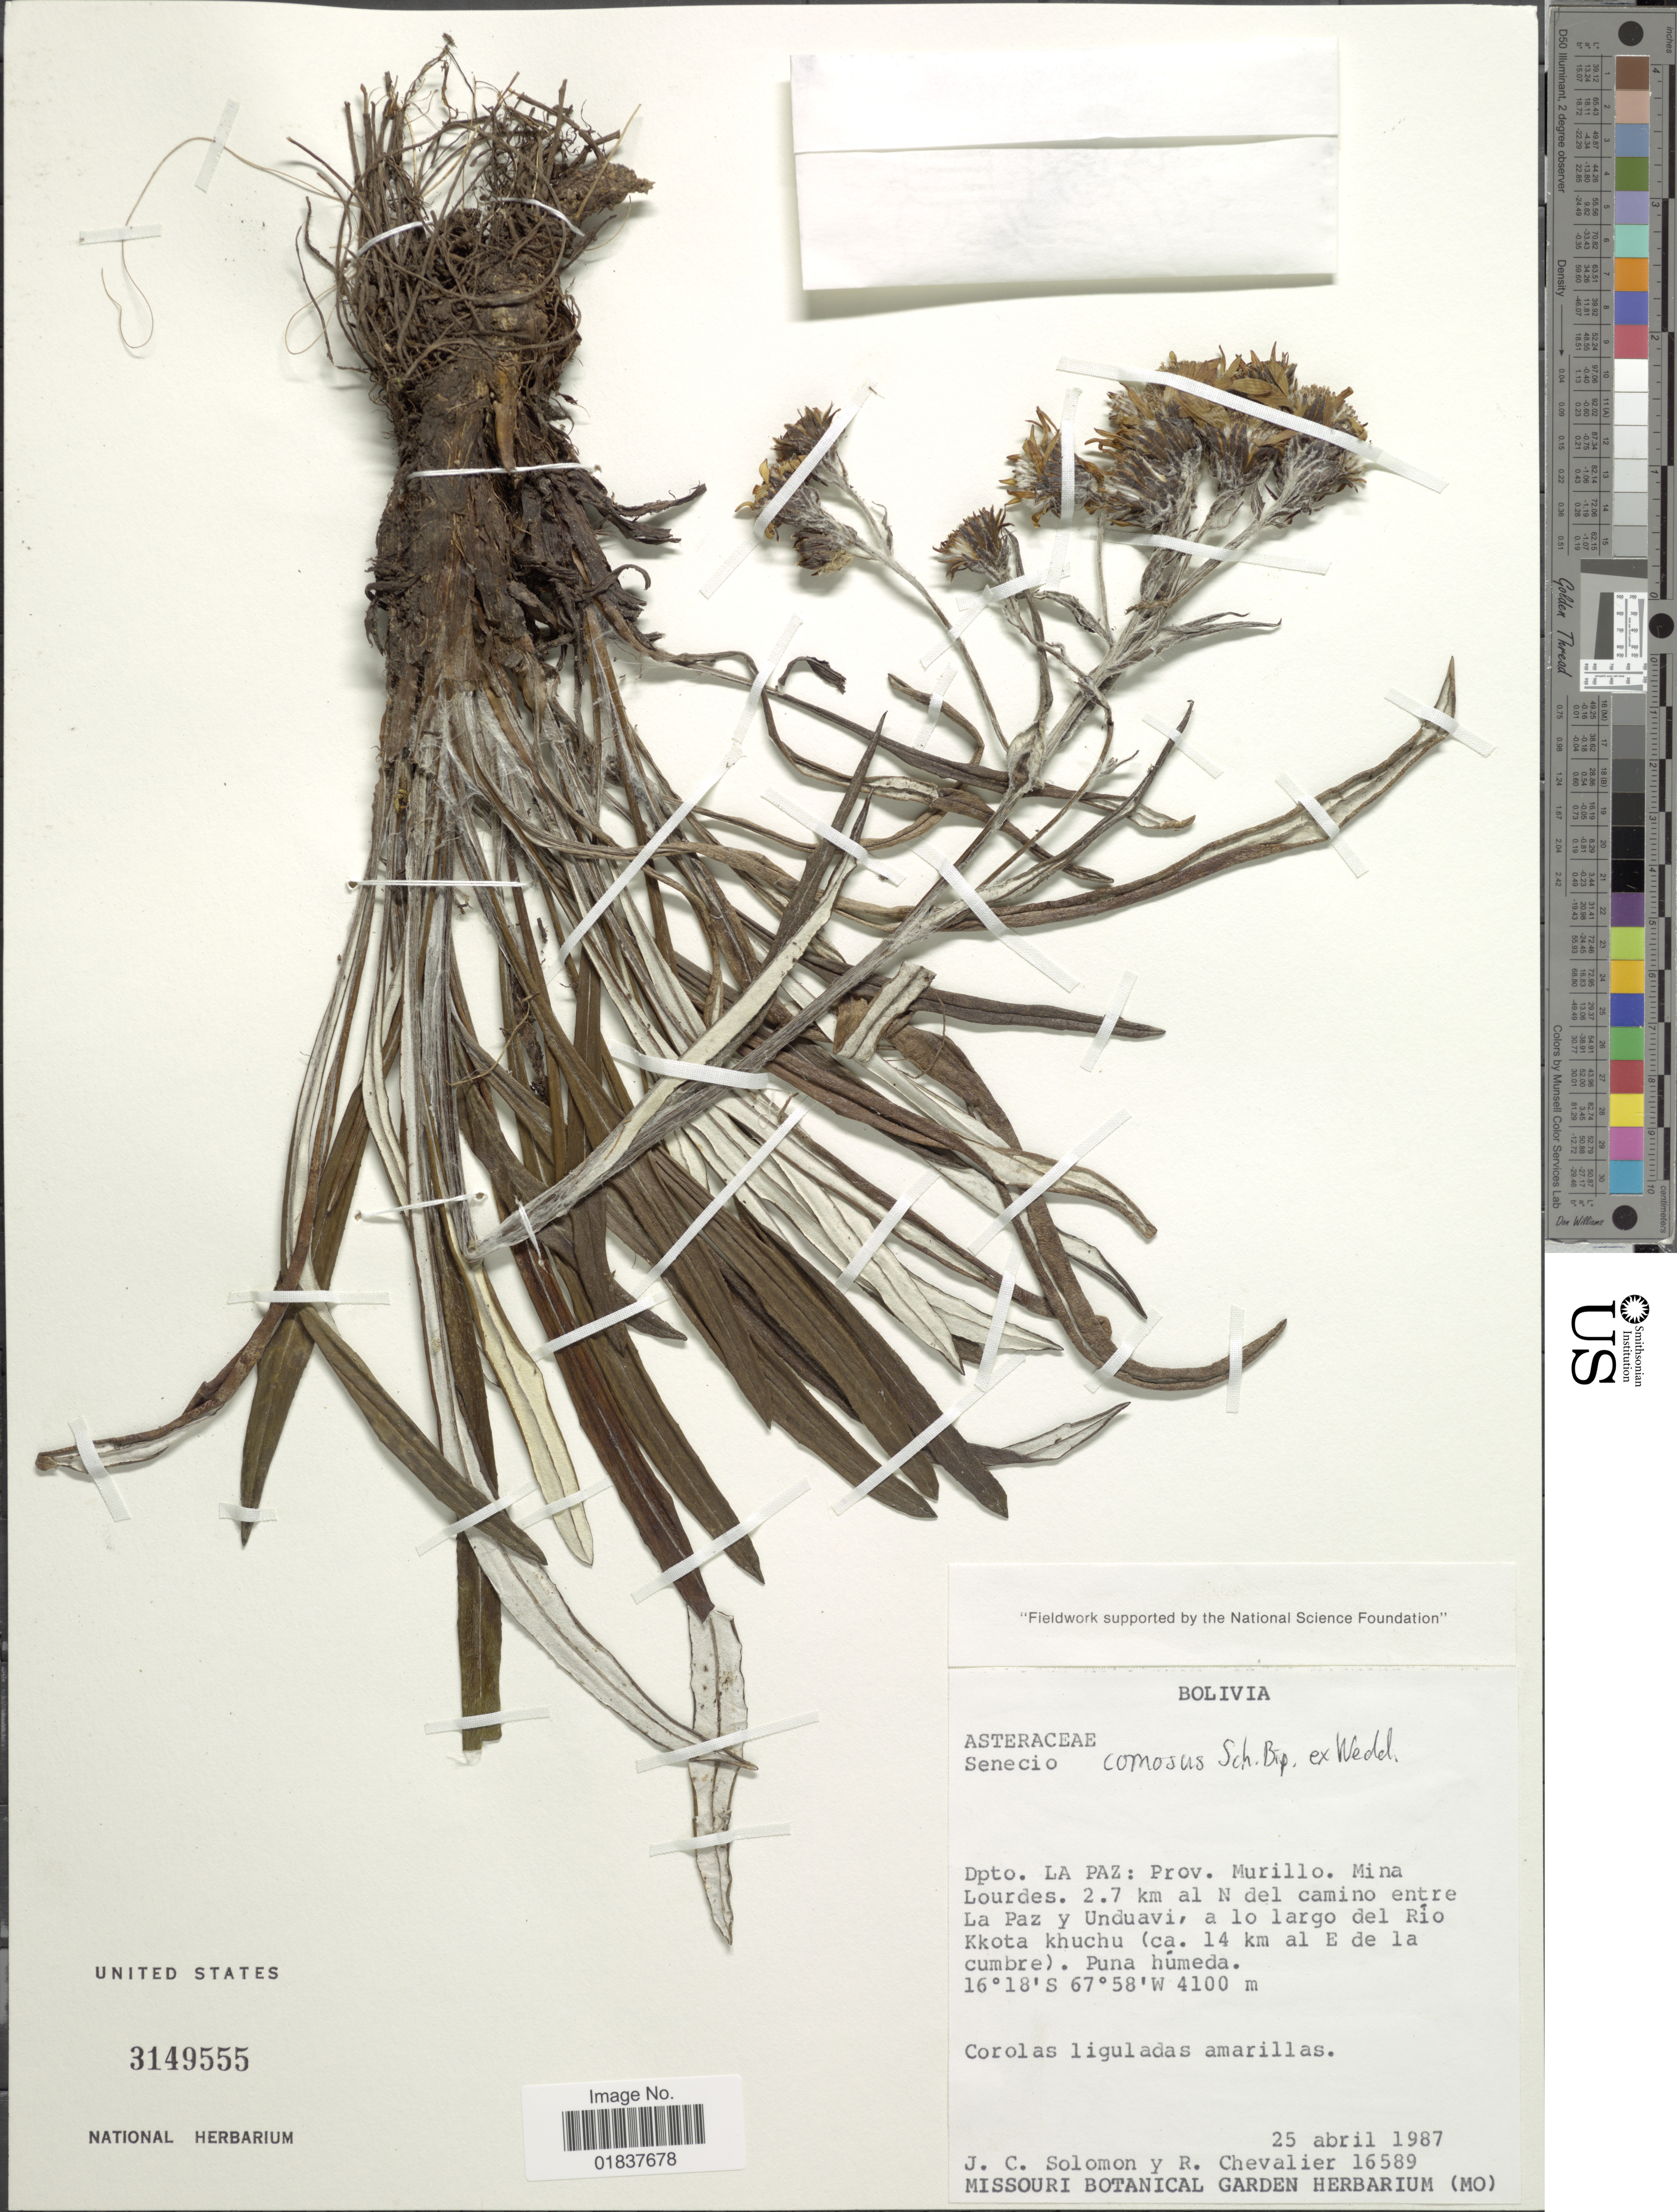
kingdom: Plantae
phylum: Tracheophyta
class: Magnoliopsida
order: Asterales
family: Asteraceae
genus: Senecio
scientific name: Senecio comosus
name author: Sch. Bip.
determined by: Salomon, Luciana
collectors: J. C. Solomon & R. C. Chevalier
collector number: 16589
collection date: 1987-04-25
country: Bolivia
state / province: La Paz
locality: Prov. Murillo, Mina Lourdes, 2.7 km al N del camino entre La Paz y Unduavi, a lo largo del Rio Kkota khuchu (ca 14 km al E de la cumbre)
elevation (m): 4100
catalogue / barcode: US 3149555